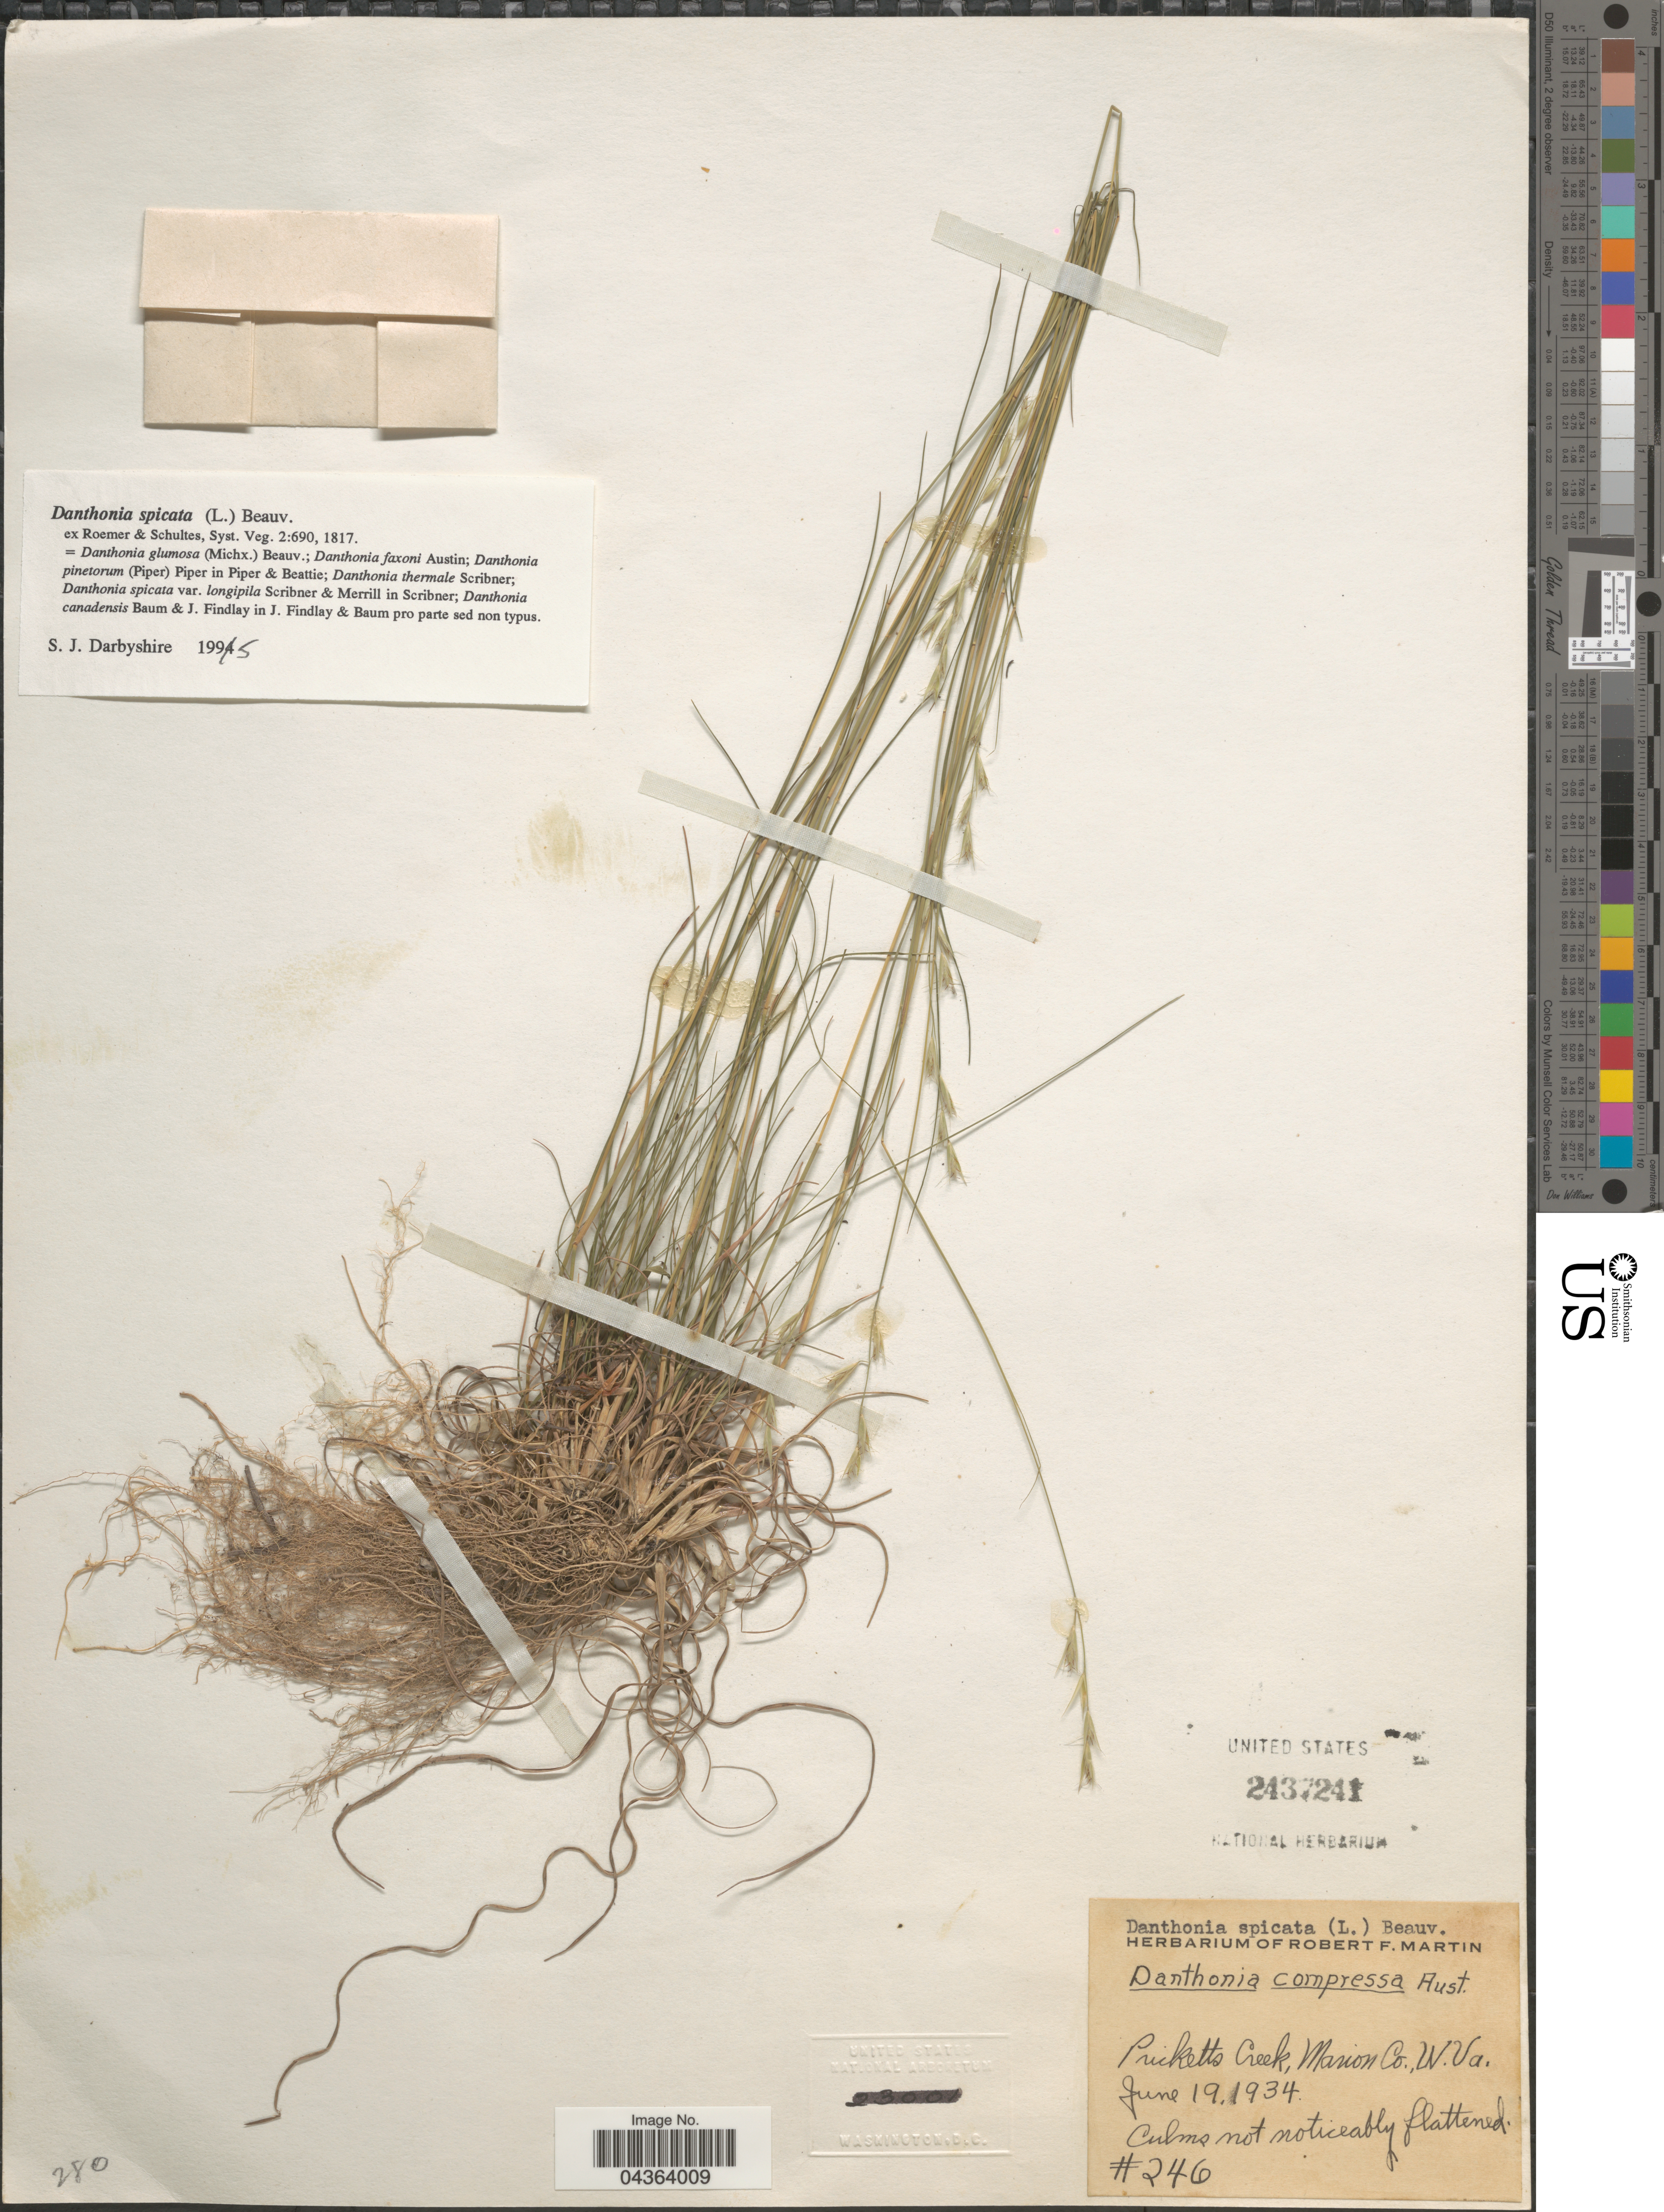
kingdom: Plantae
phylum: Tracheophyta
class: Liliopsida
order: Poales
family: Poaceae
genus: Danthonia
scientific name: Danthonia spicata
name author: (L.) P. Beauv. ex Roem. & Schult.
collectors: Ex herb. Robert F. Martin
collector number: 246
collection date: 1934-06-19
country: United States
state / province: West Virginia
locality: Pricketts Creek, Marion Co, W. Va.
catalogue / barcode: US 2437241